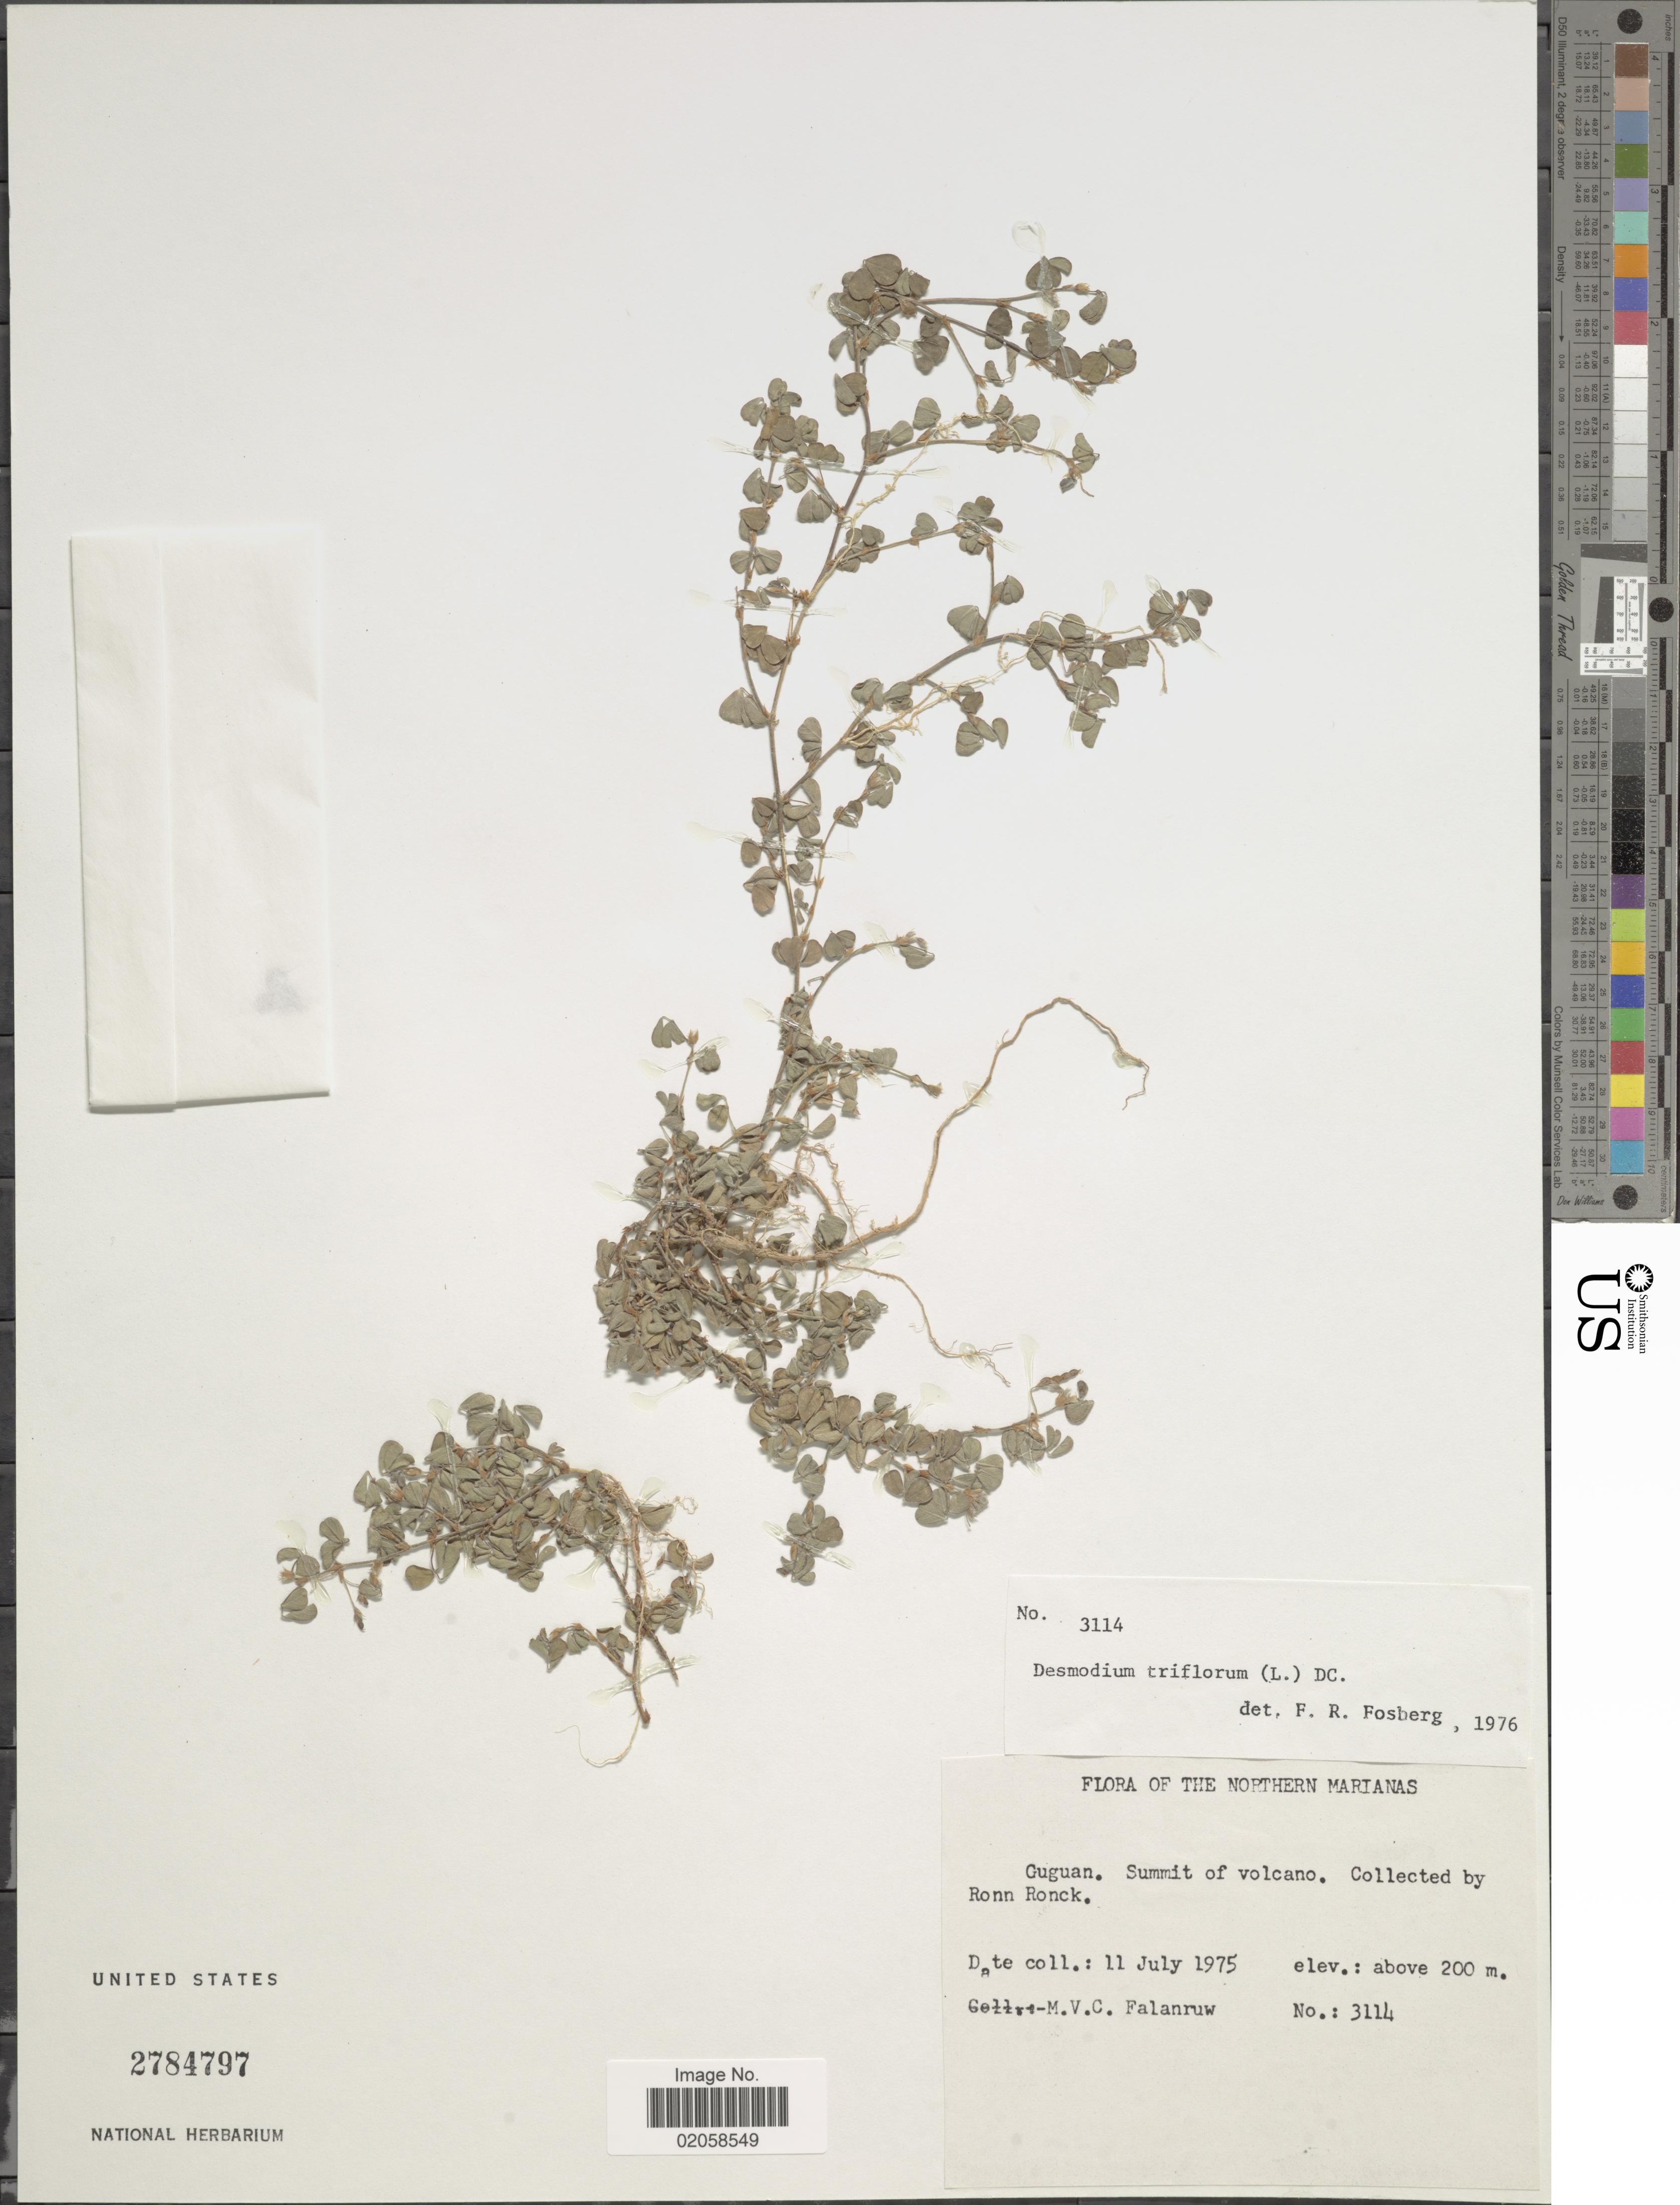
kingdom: Plantae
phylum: Tracheophyta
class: Magnoliopsida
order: Fabales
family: Fabaceae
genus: Grona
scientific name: Grona triflora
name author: (L.) H. Ohashi & K. Ohashi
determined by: Strong, Mark T., (BOT), Smithsonian Institution - National Museum of Natural History (UNITED STATES)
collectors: M. V. Falanruw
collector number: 3114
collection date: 1975-07-11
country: Northern Mariana Islands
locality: Guguan, Summit of volcano.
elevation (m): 200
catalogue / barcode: US 2784797